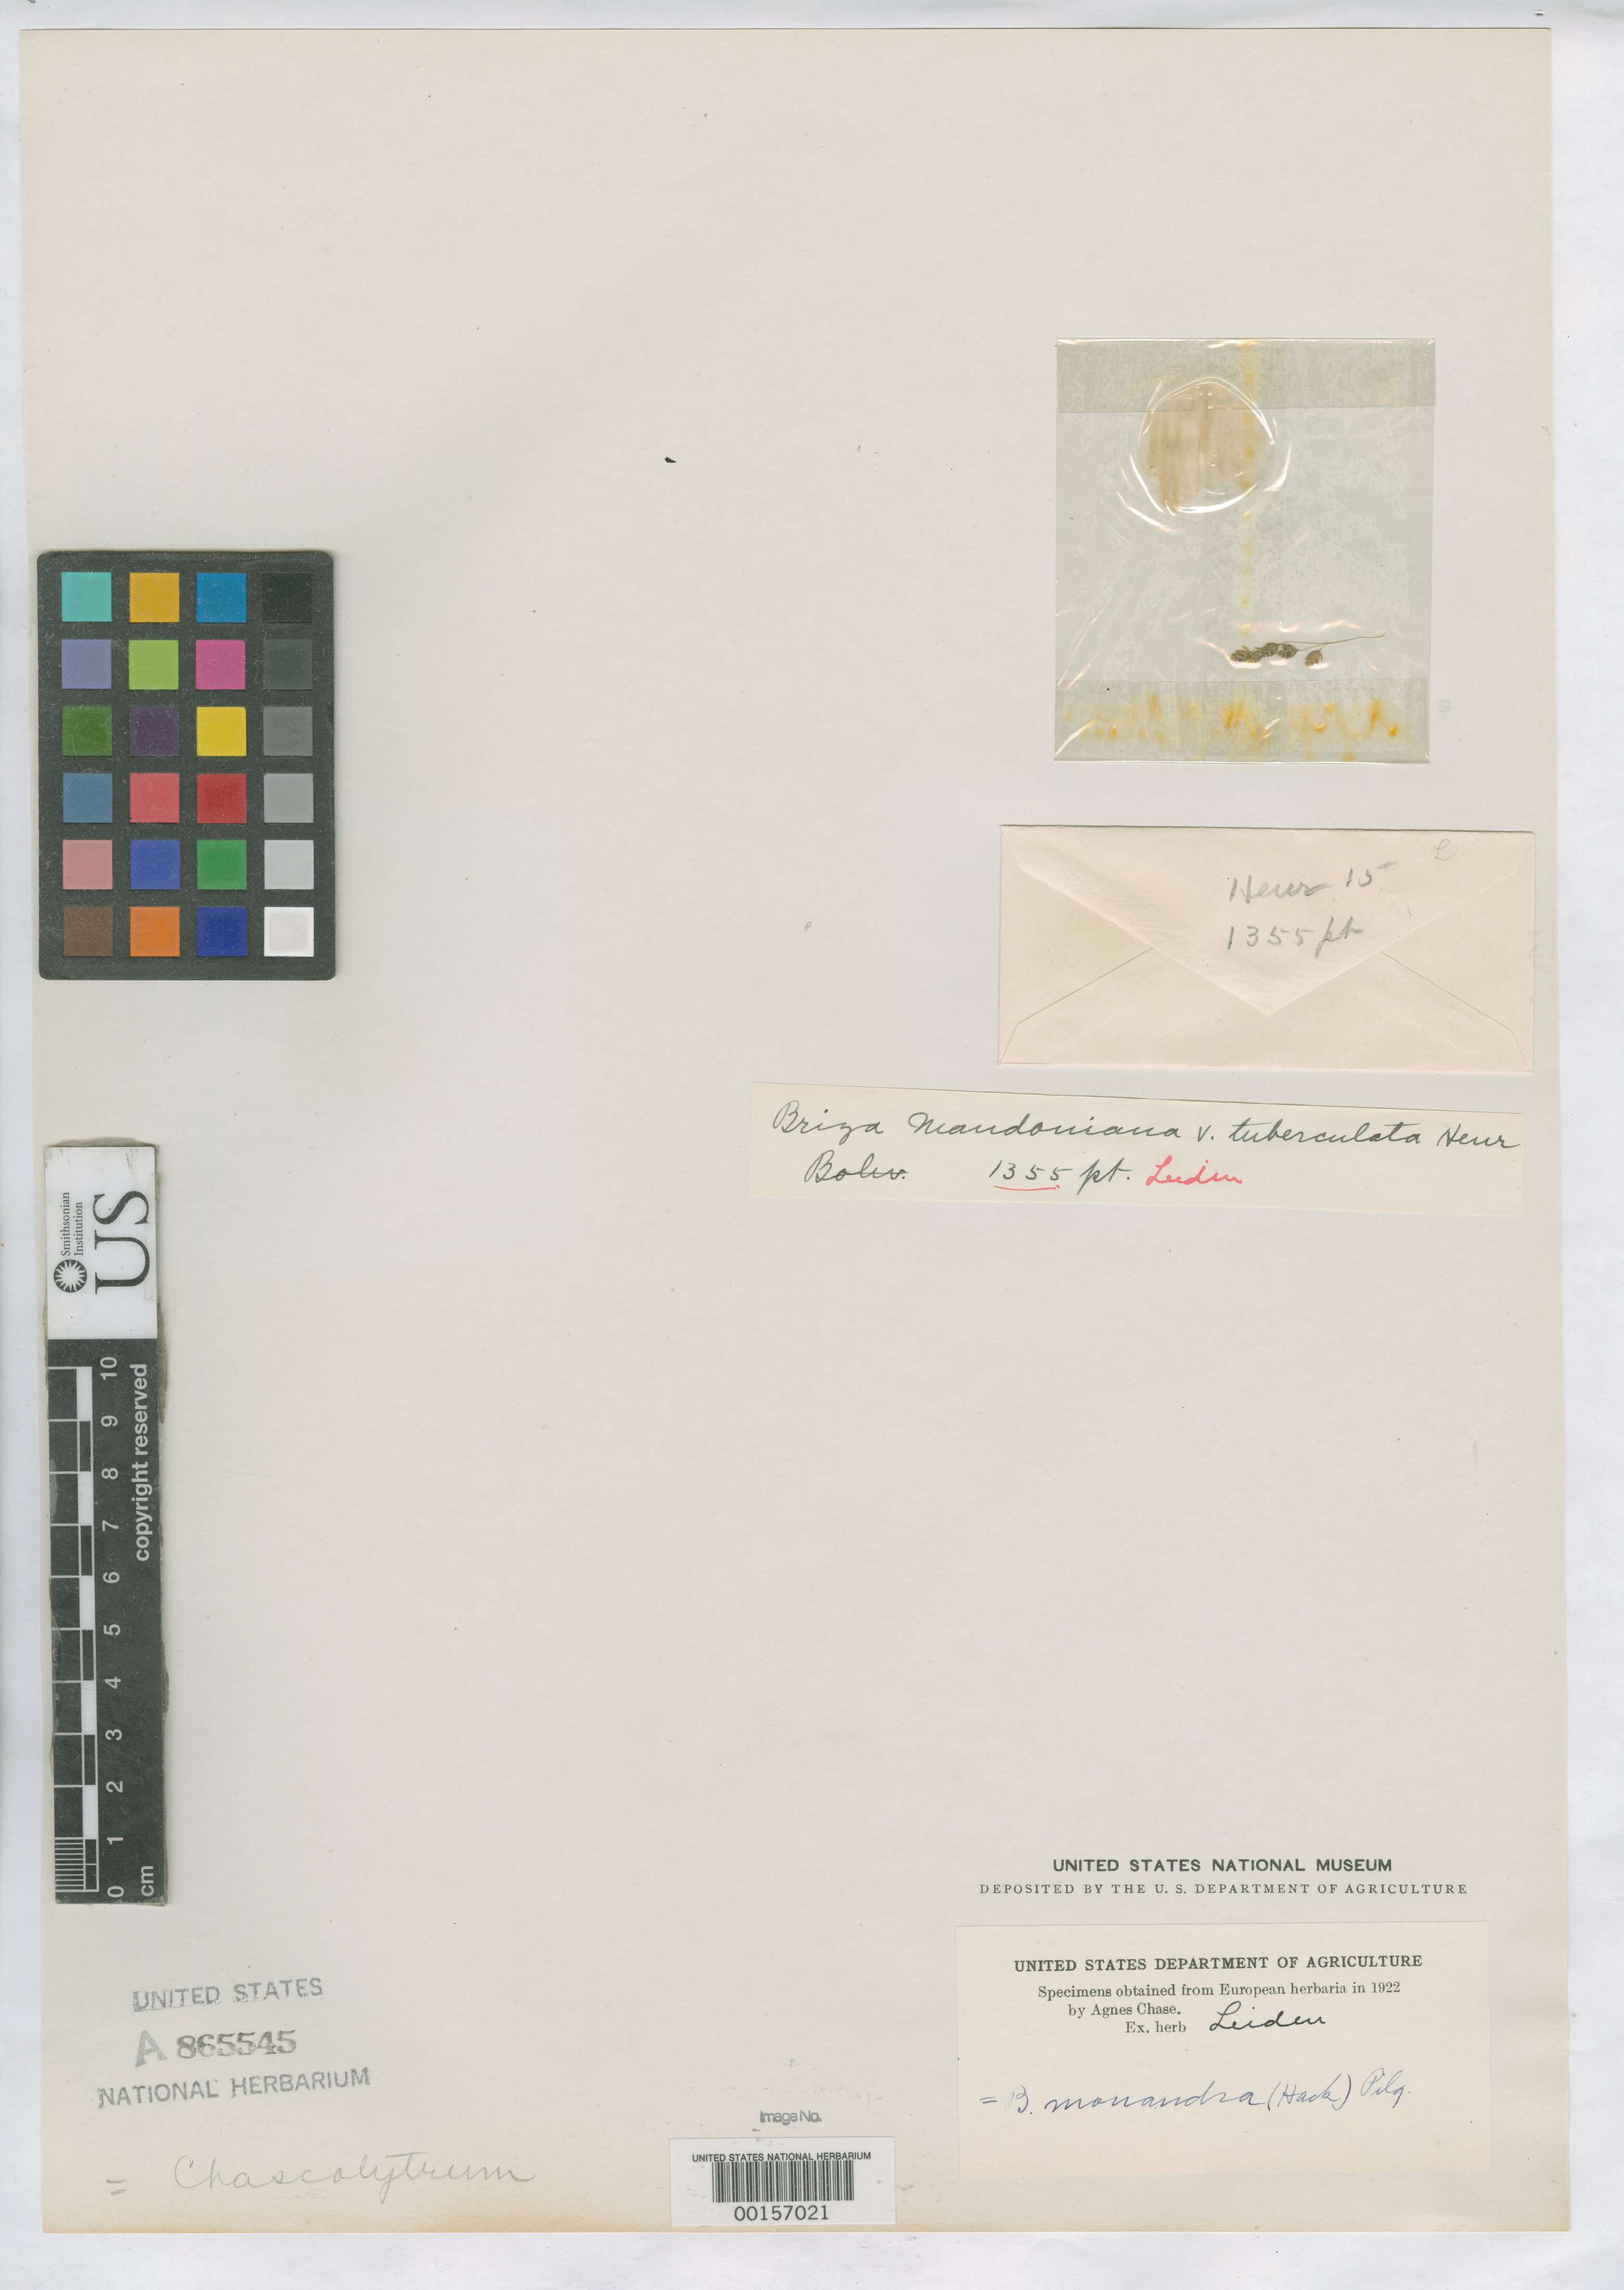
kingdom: Plantae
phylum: Tracheophyta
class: Liliopsida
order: Poales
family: Poaceae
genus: Briza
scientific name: Briza mandoniana var. tuberculata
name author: Henr.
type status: Type Fragment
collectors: G. Mandon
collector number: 1355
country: Bolivia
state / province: La Paz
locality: Sorata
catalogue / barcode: US 865545A